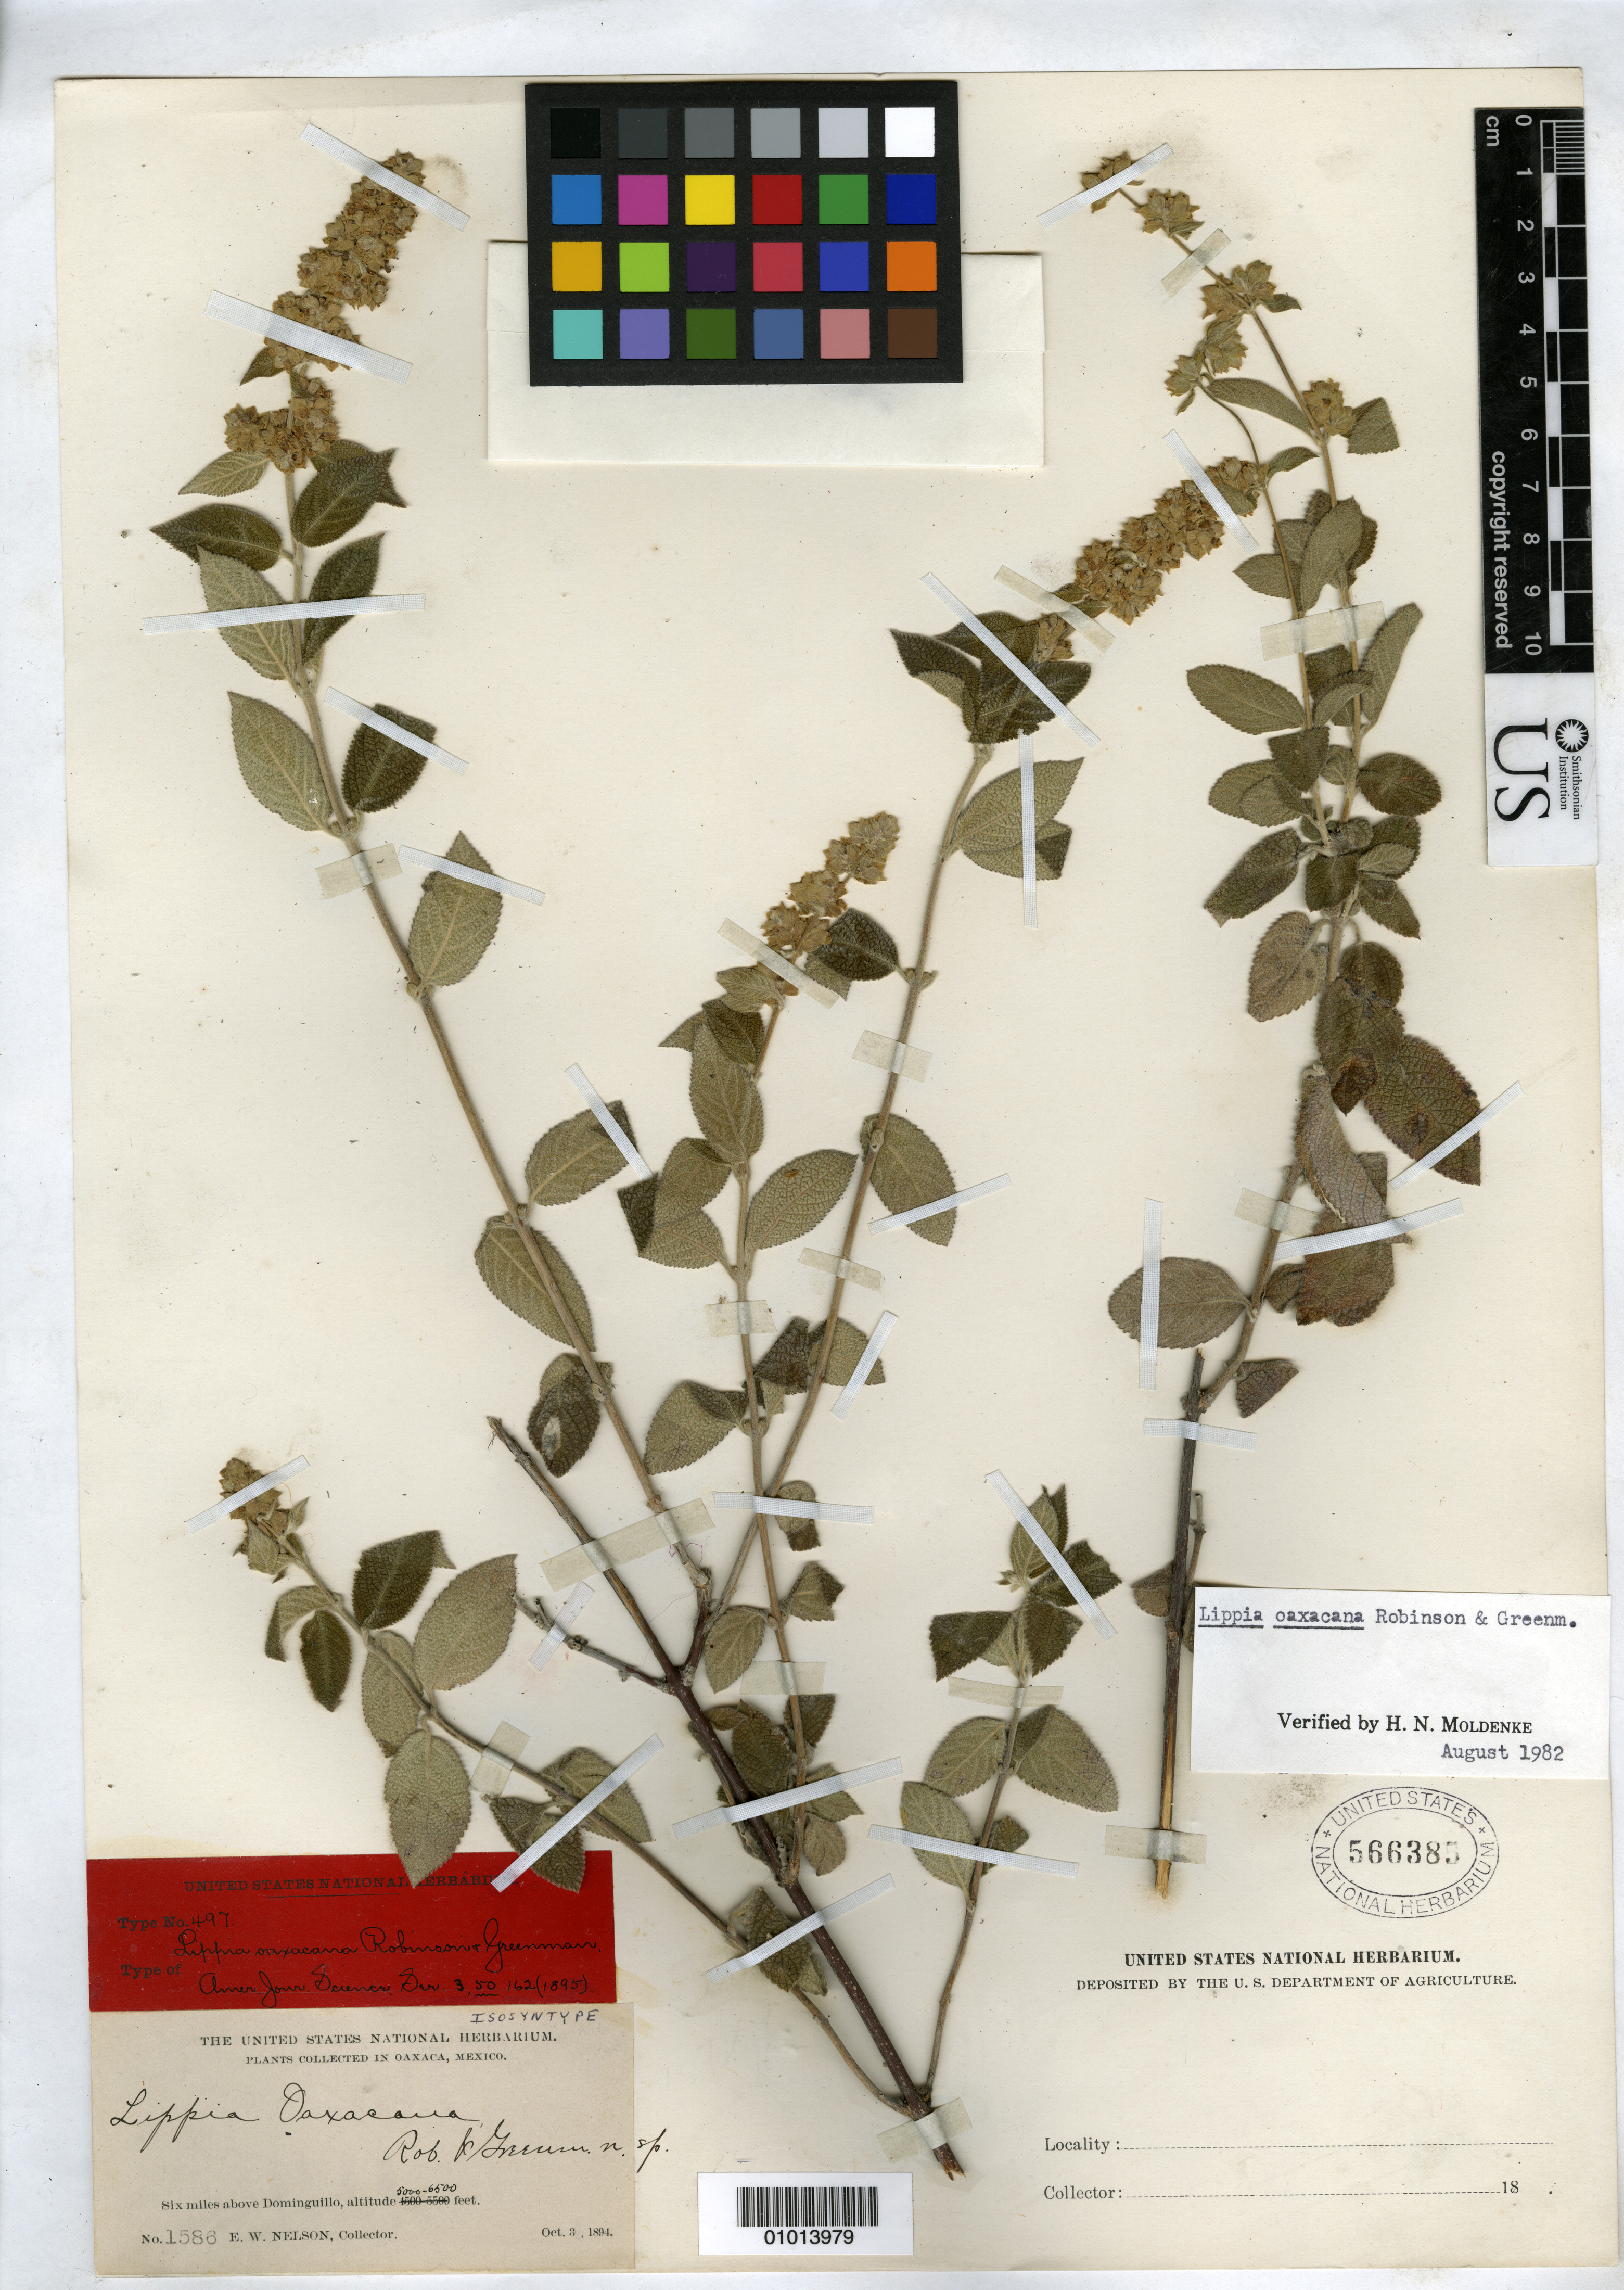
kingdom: Plantae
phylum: Tracheophyta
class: Magnoliopsida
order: Lamiales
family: Verbenaceae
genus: Lippia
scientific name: Lippia oaxacana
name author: B.L. Rob. & Greenm.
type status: Isosyntype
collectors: E. W. Nelson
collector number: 1586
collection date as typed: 03 Oct 1894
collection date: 1894-10-03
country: Mexico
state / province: Oaxaca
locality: Six miles above Dominguillo.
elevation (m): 1524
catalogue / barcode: US 566385